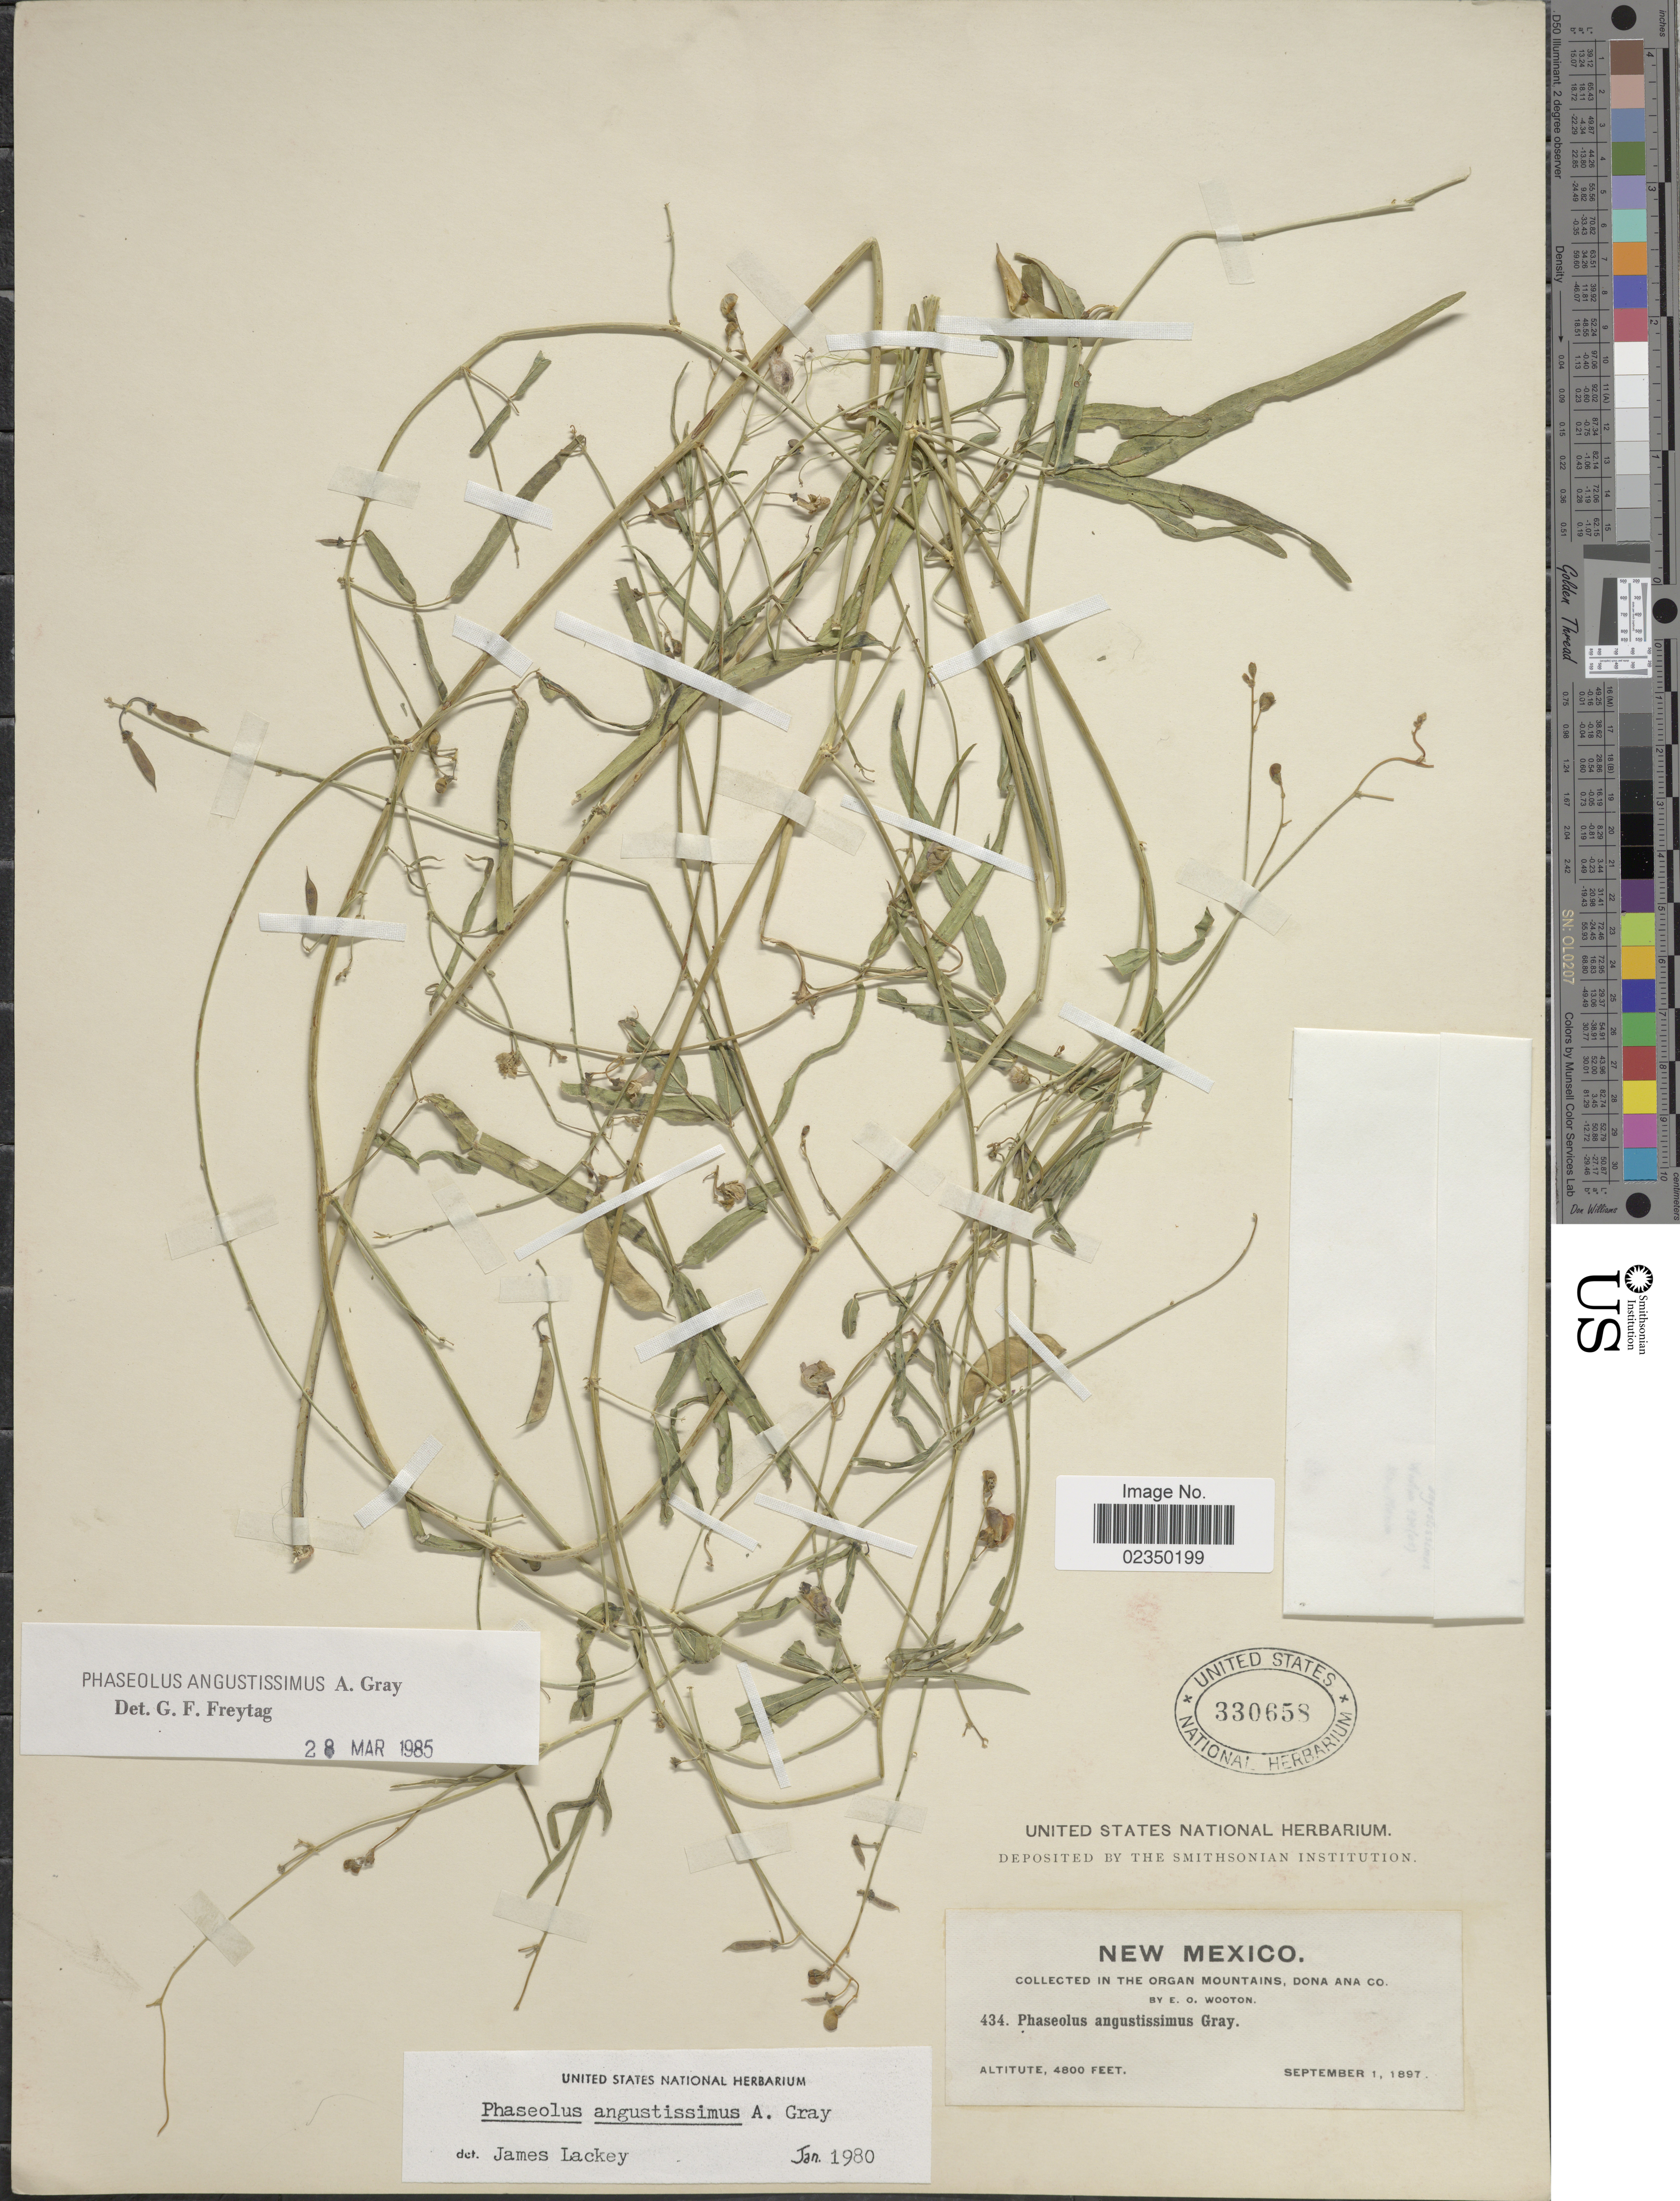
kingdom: Plantae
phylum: Tracheophyta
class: Magnoliopsida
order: Fabales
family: Fabaceae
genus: Phaseolus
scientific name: Phaseolus angustissimus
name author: A. Gray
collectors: E. O. Wooton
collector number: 434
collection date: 1897-09-01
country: United States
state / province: New Mexico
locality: Organ Mountains, Dona Ana Co.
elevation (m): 1463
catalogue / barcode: US 330658